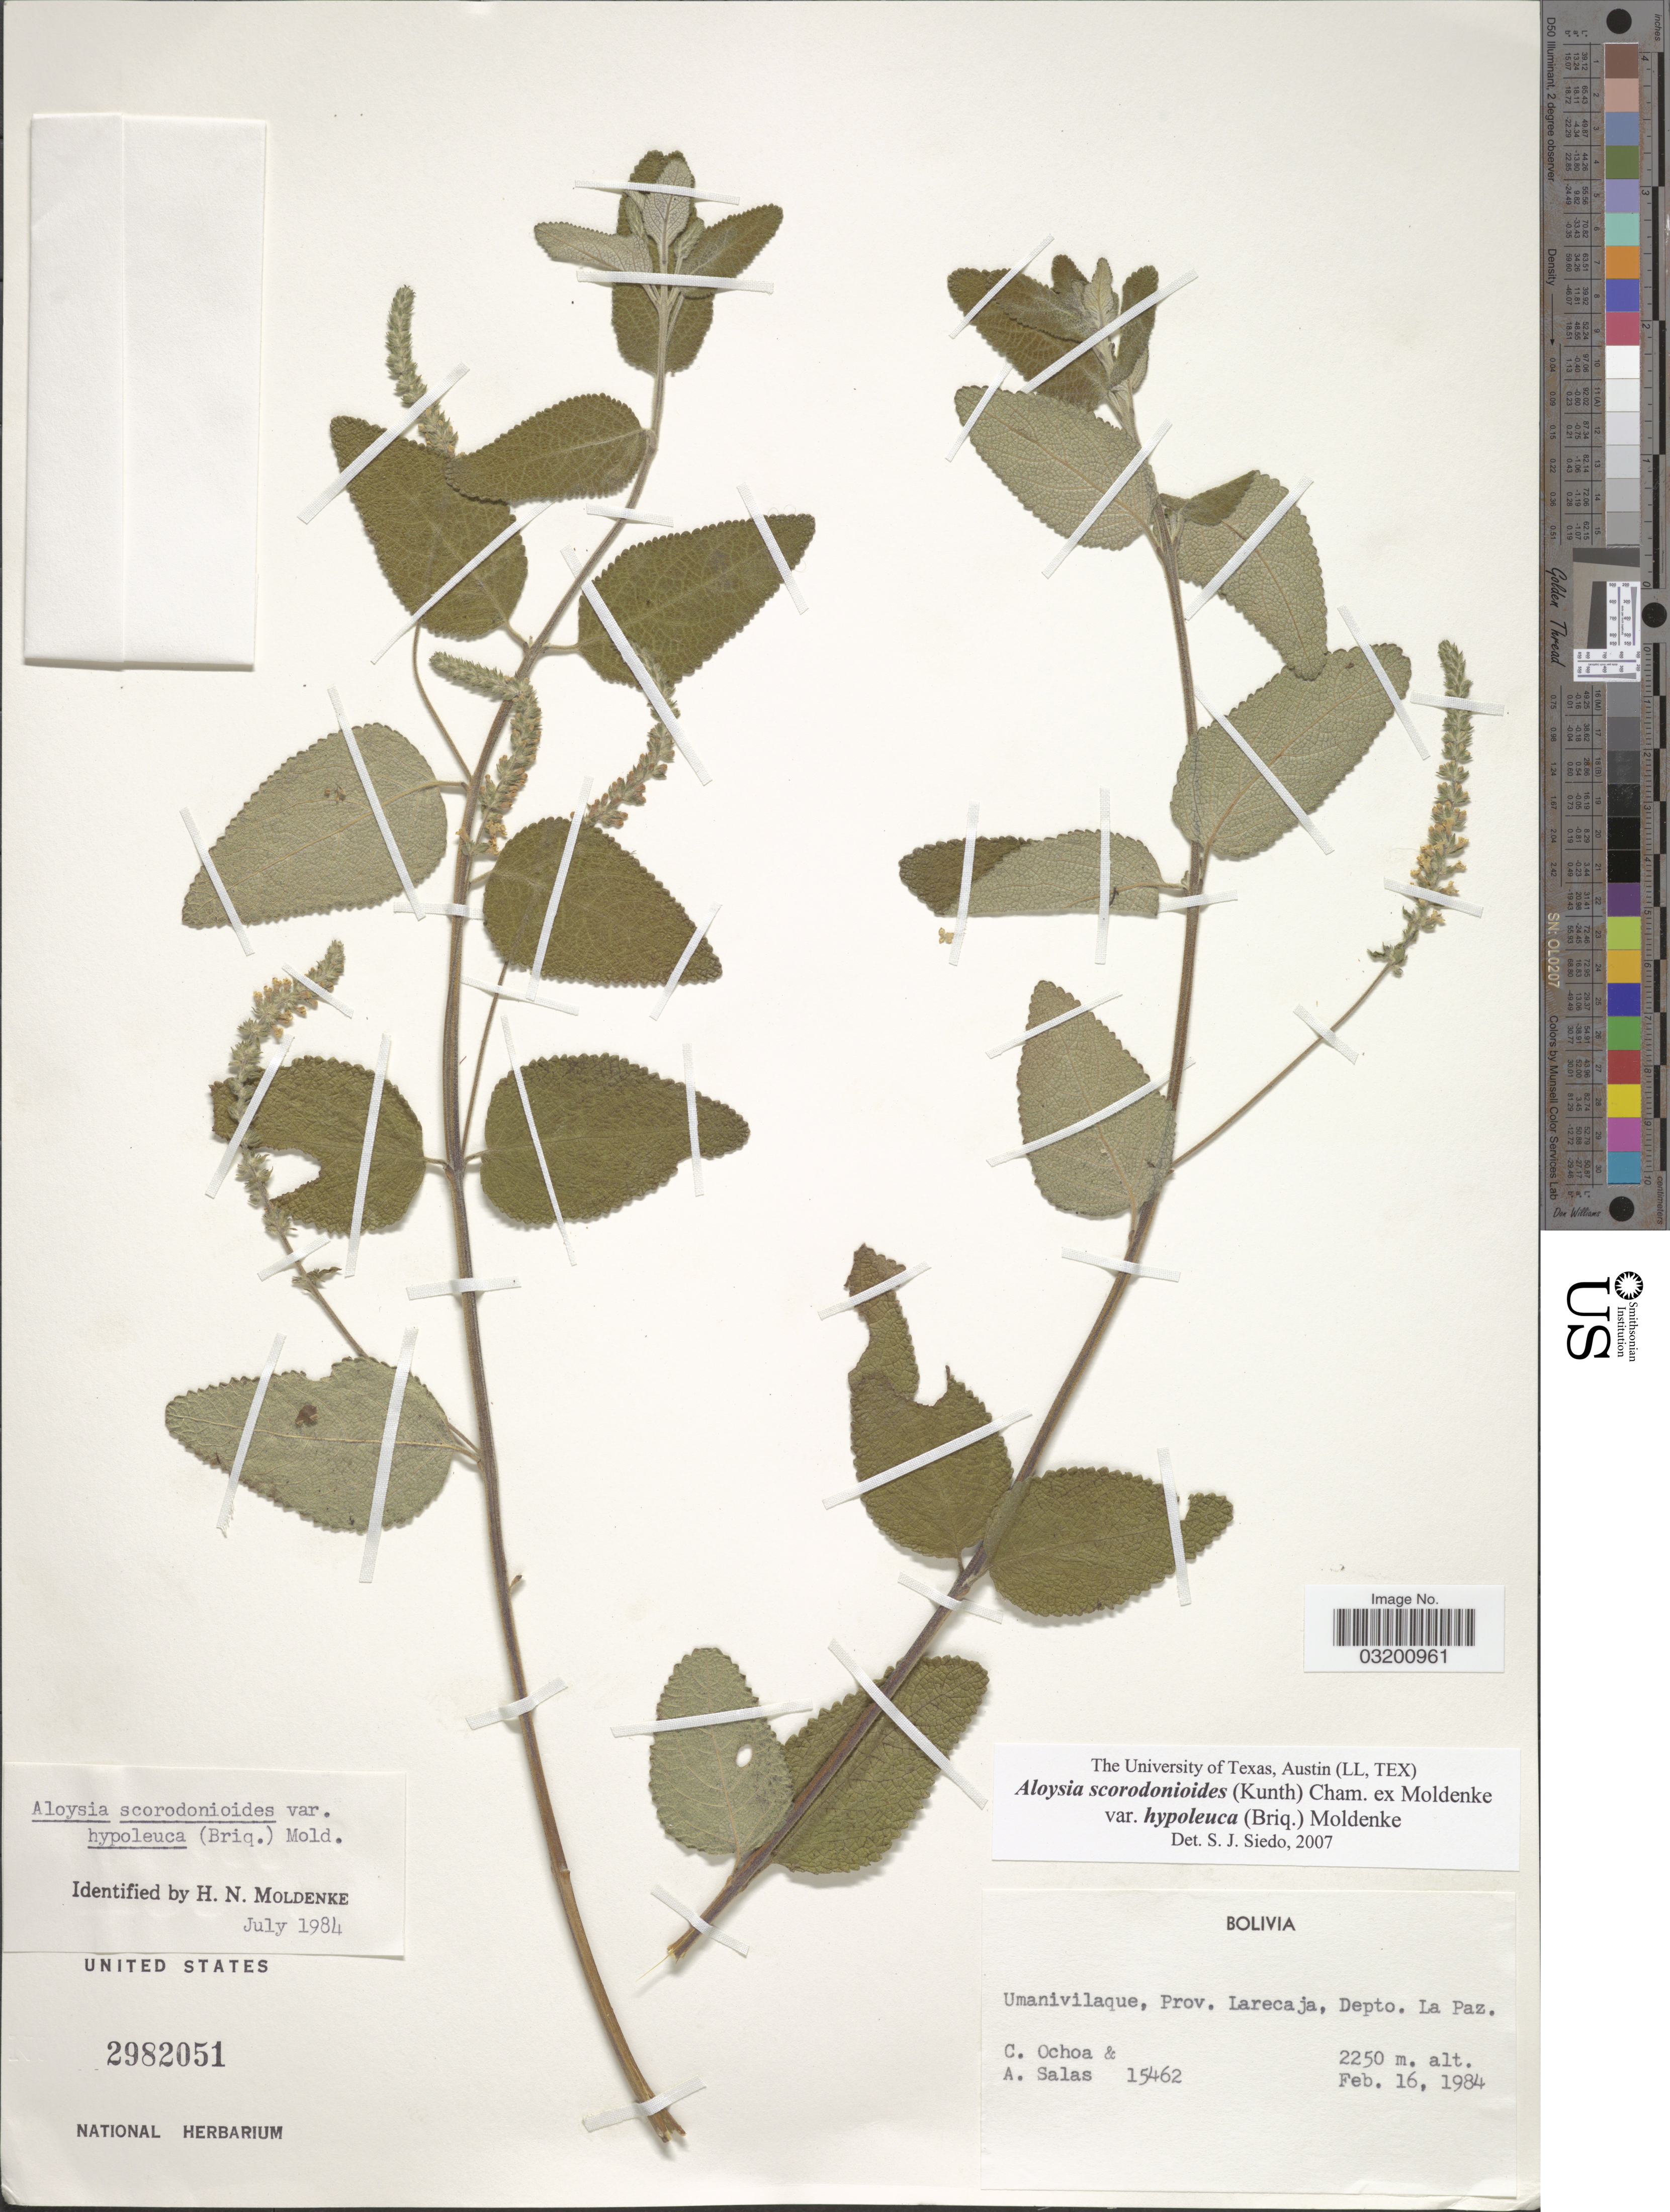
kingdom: Plantae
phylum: Tracheophyta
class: Magnoliopsida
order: Lamiales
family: Verbenaceae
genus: Aloysia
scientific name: Aloysia scorodonioides var. hypoleuca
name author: (Briq.) Moldenke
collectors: C. Ochoa & A. Salas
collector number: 15462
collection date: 1984-02-16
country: Bolivia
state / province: La Paz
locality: Umanivilaque, Prov. Larecaja, Depto. La Paz.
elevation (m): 2250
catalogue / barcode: US 2982051